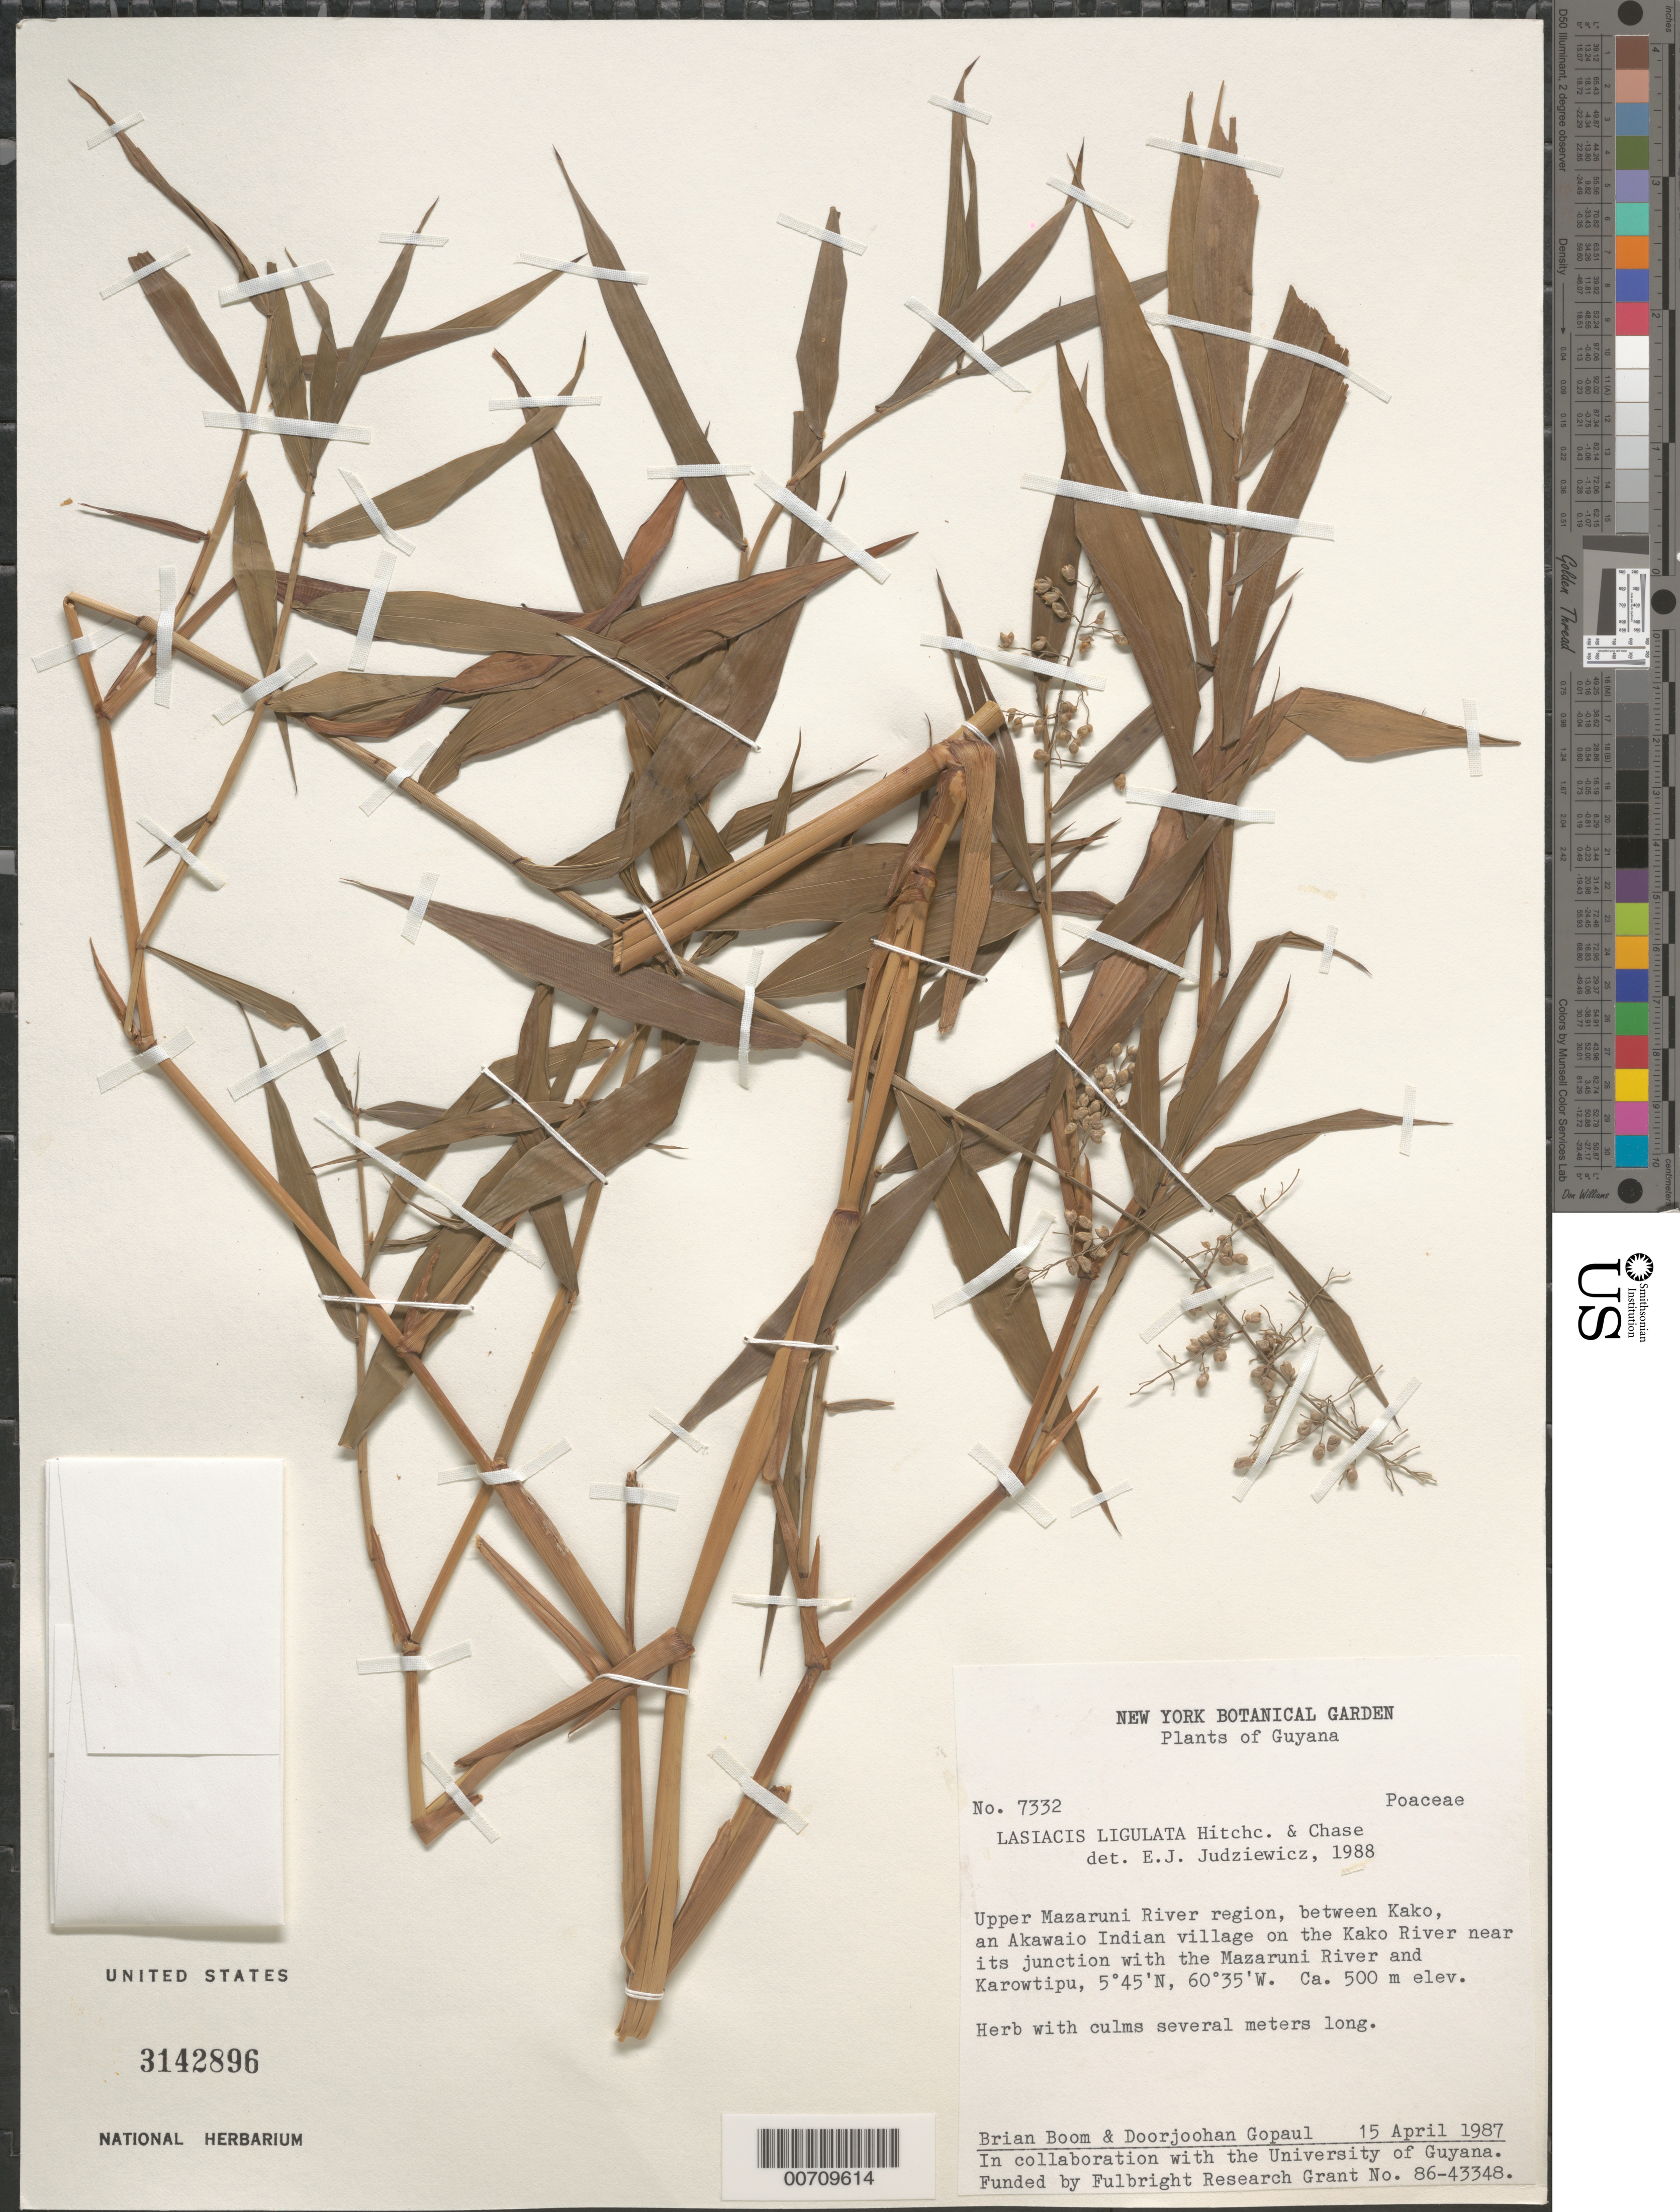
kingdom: Plantae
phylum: Tracheophyta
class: Liliopsida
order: Poales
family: Poaceae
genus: Lasiacis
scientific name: Lasiacis ligulata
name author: Hitchc. & Chase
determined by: Judziewicz, E. J.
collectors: B. M. Boom & D. Gopaul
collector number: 7332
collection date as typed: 15-Apr-87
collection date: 1987-04-15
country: Guyana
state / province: Cuyuni-Mazaruni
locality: Kako Village vic., upper Mazaruni River region, on Kako R. near jct with Mazaruni R.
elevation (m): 500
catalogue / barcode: US 3142896